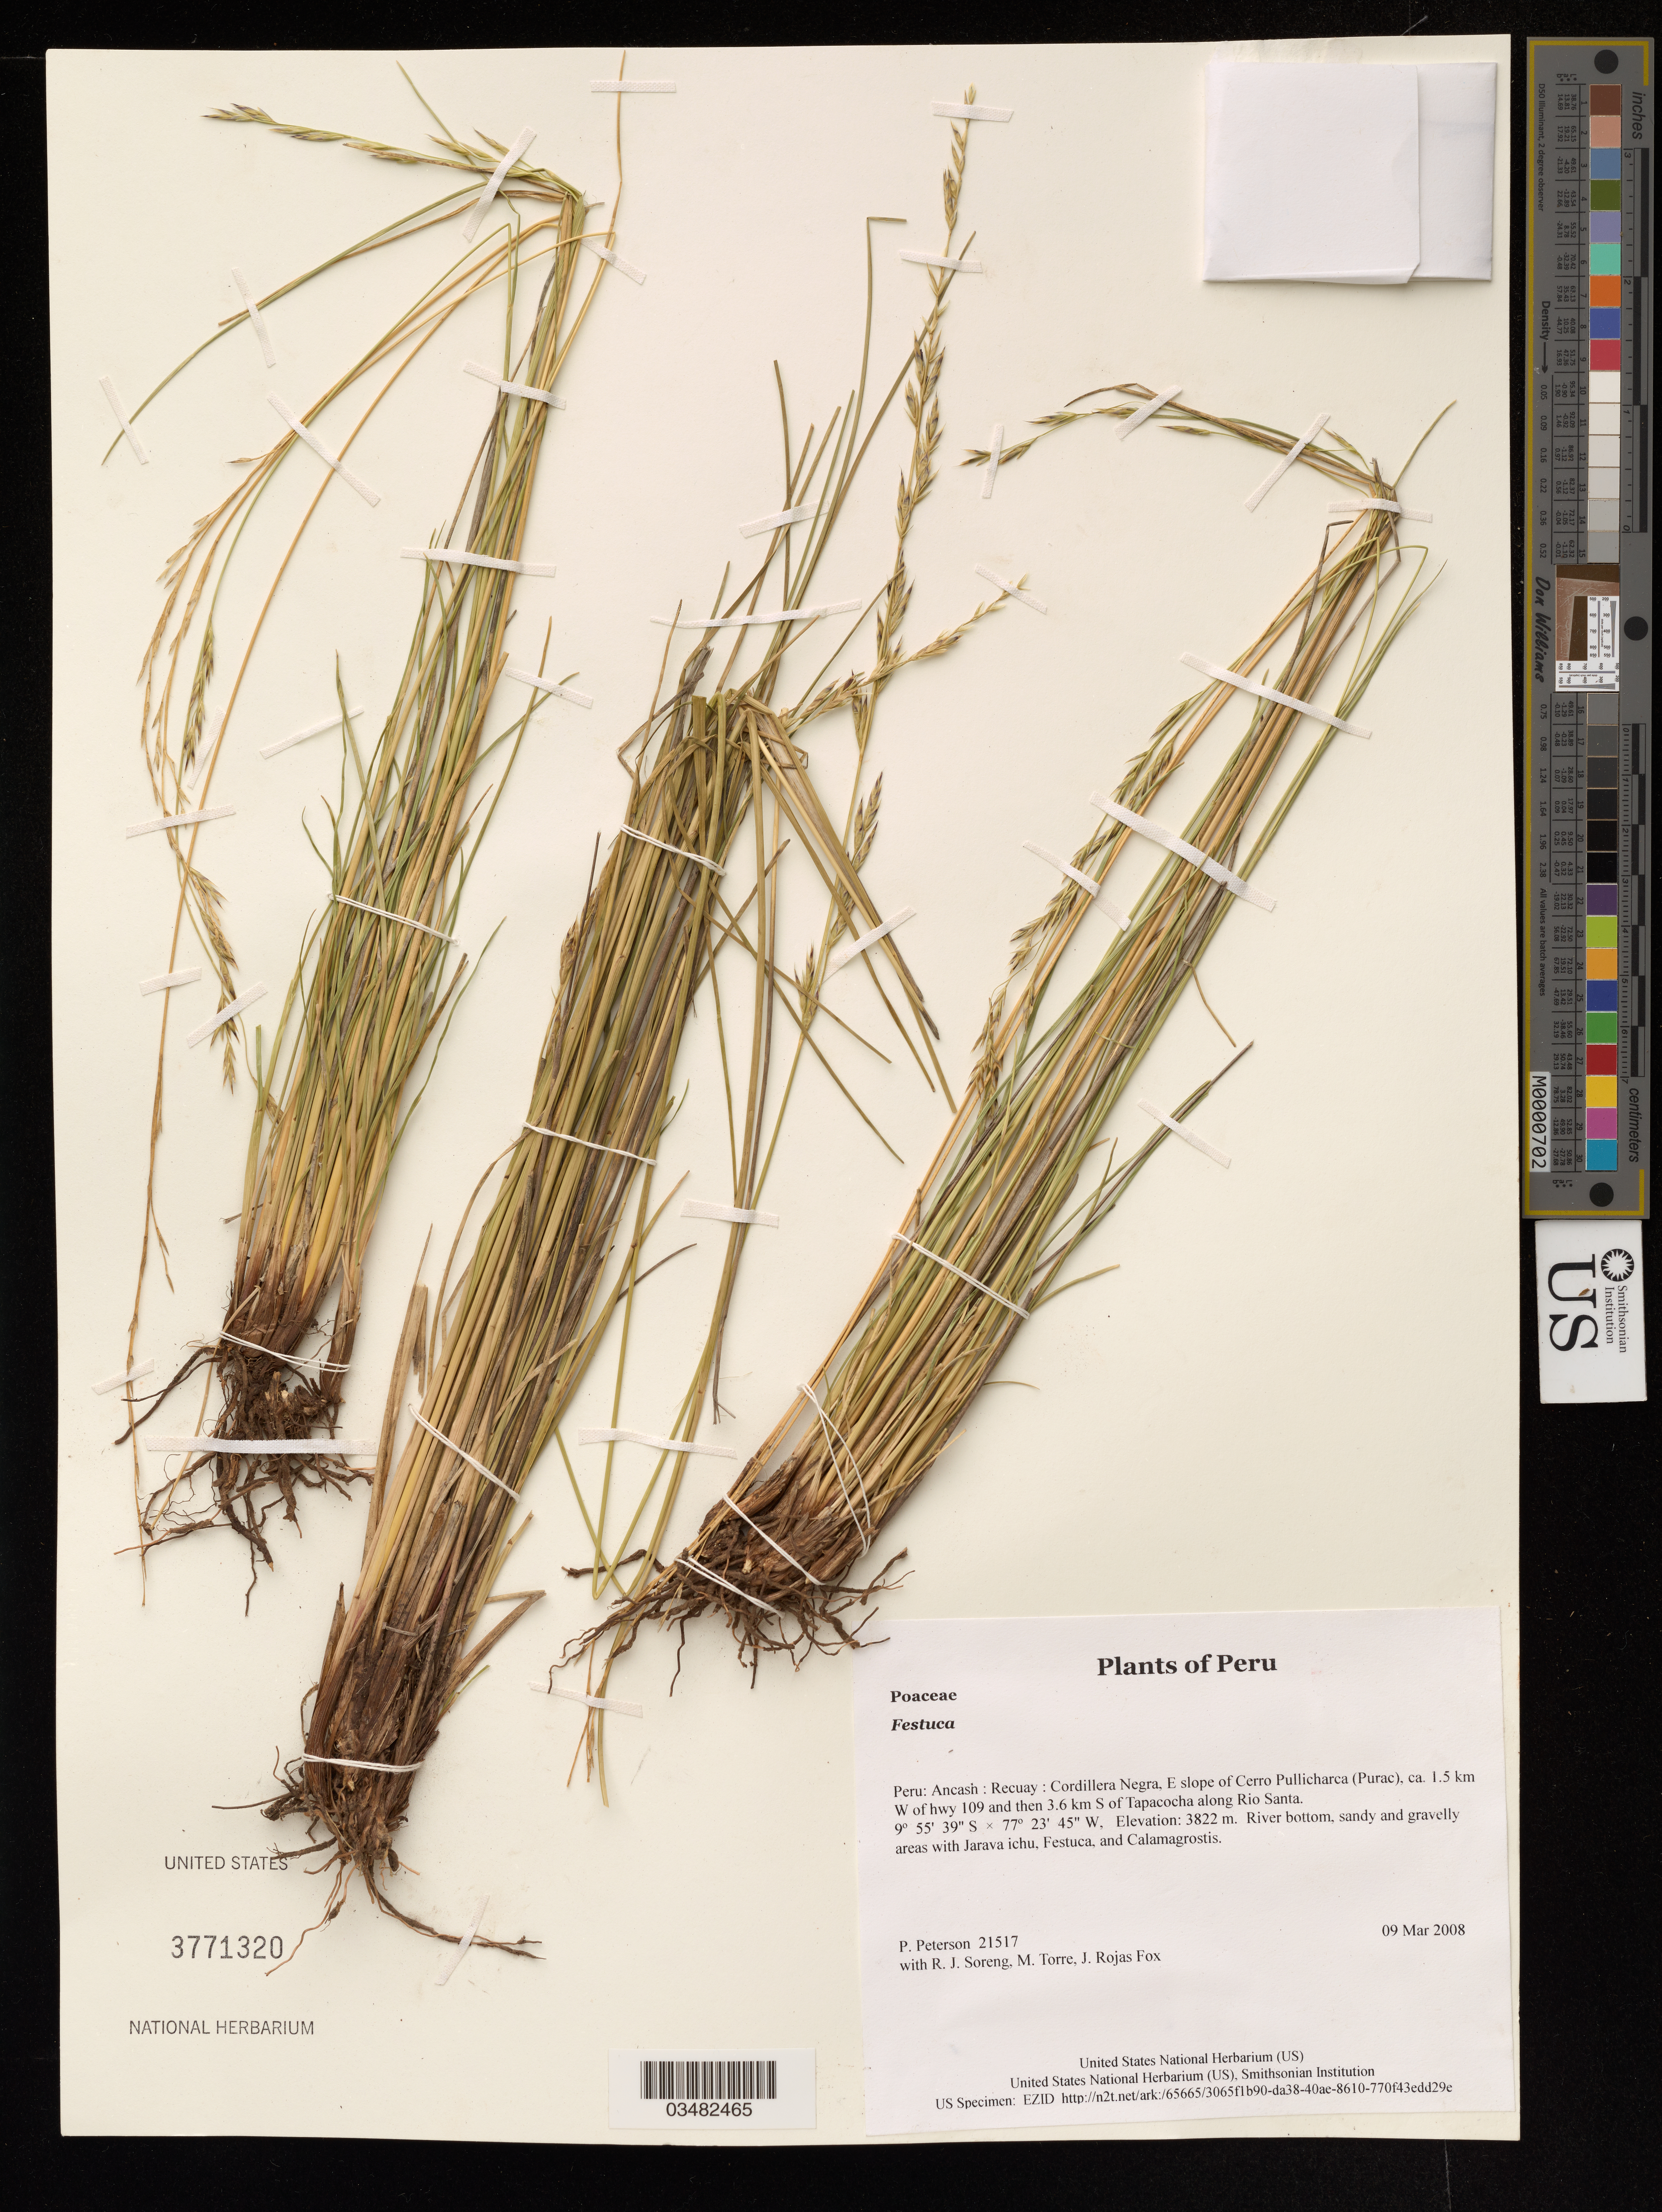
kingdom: Plantae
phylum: Tracheophyta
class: Liliopsida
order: Poales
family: Poaceae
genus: Festuca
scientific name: Festuca sp.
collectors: P. M. Peterson, R. J. Soreng, M. Torre & J. Rojas Fox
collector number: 21517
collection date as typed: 09 Mar 2008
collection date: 2008-03-09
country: Peru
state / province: Ancash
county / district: Recuay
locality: Cordillera Negra, E slope of Cerro Pullicharca (Purac), ca. 1.5 km W of hwy 109 and then 3.6 km S of Tapacocha along Rio Santa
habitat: River bottom, sandy and gravelly areas with Jarava ichu, Festuca, and Calamagrostis.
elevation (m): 3822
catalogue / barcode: US 3771320